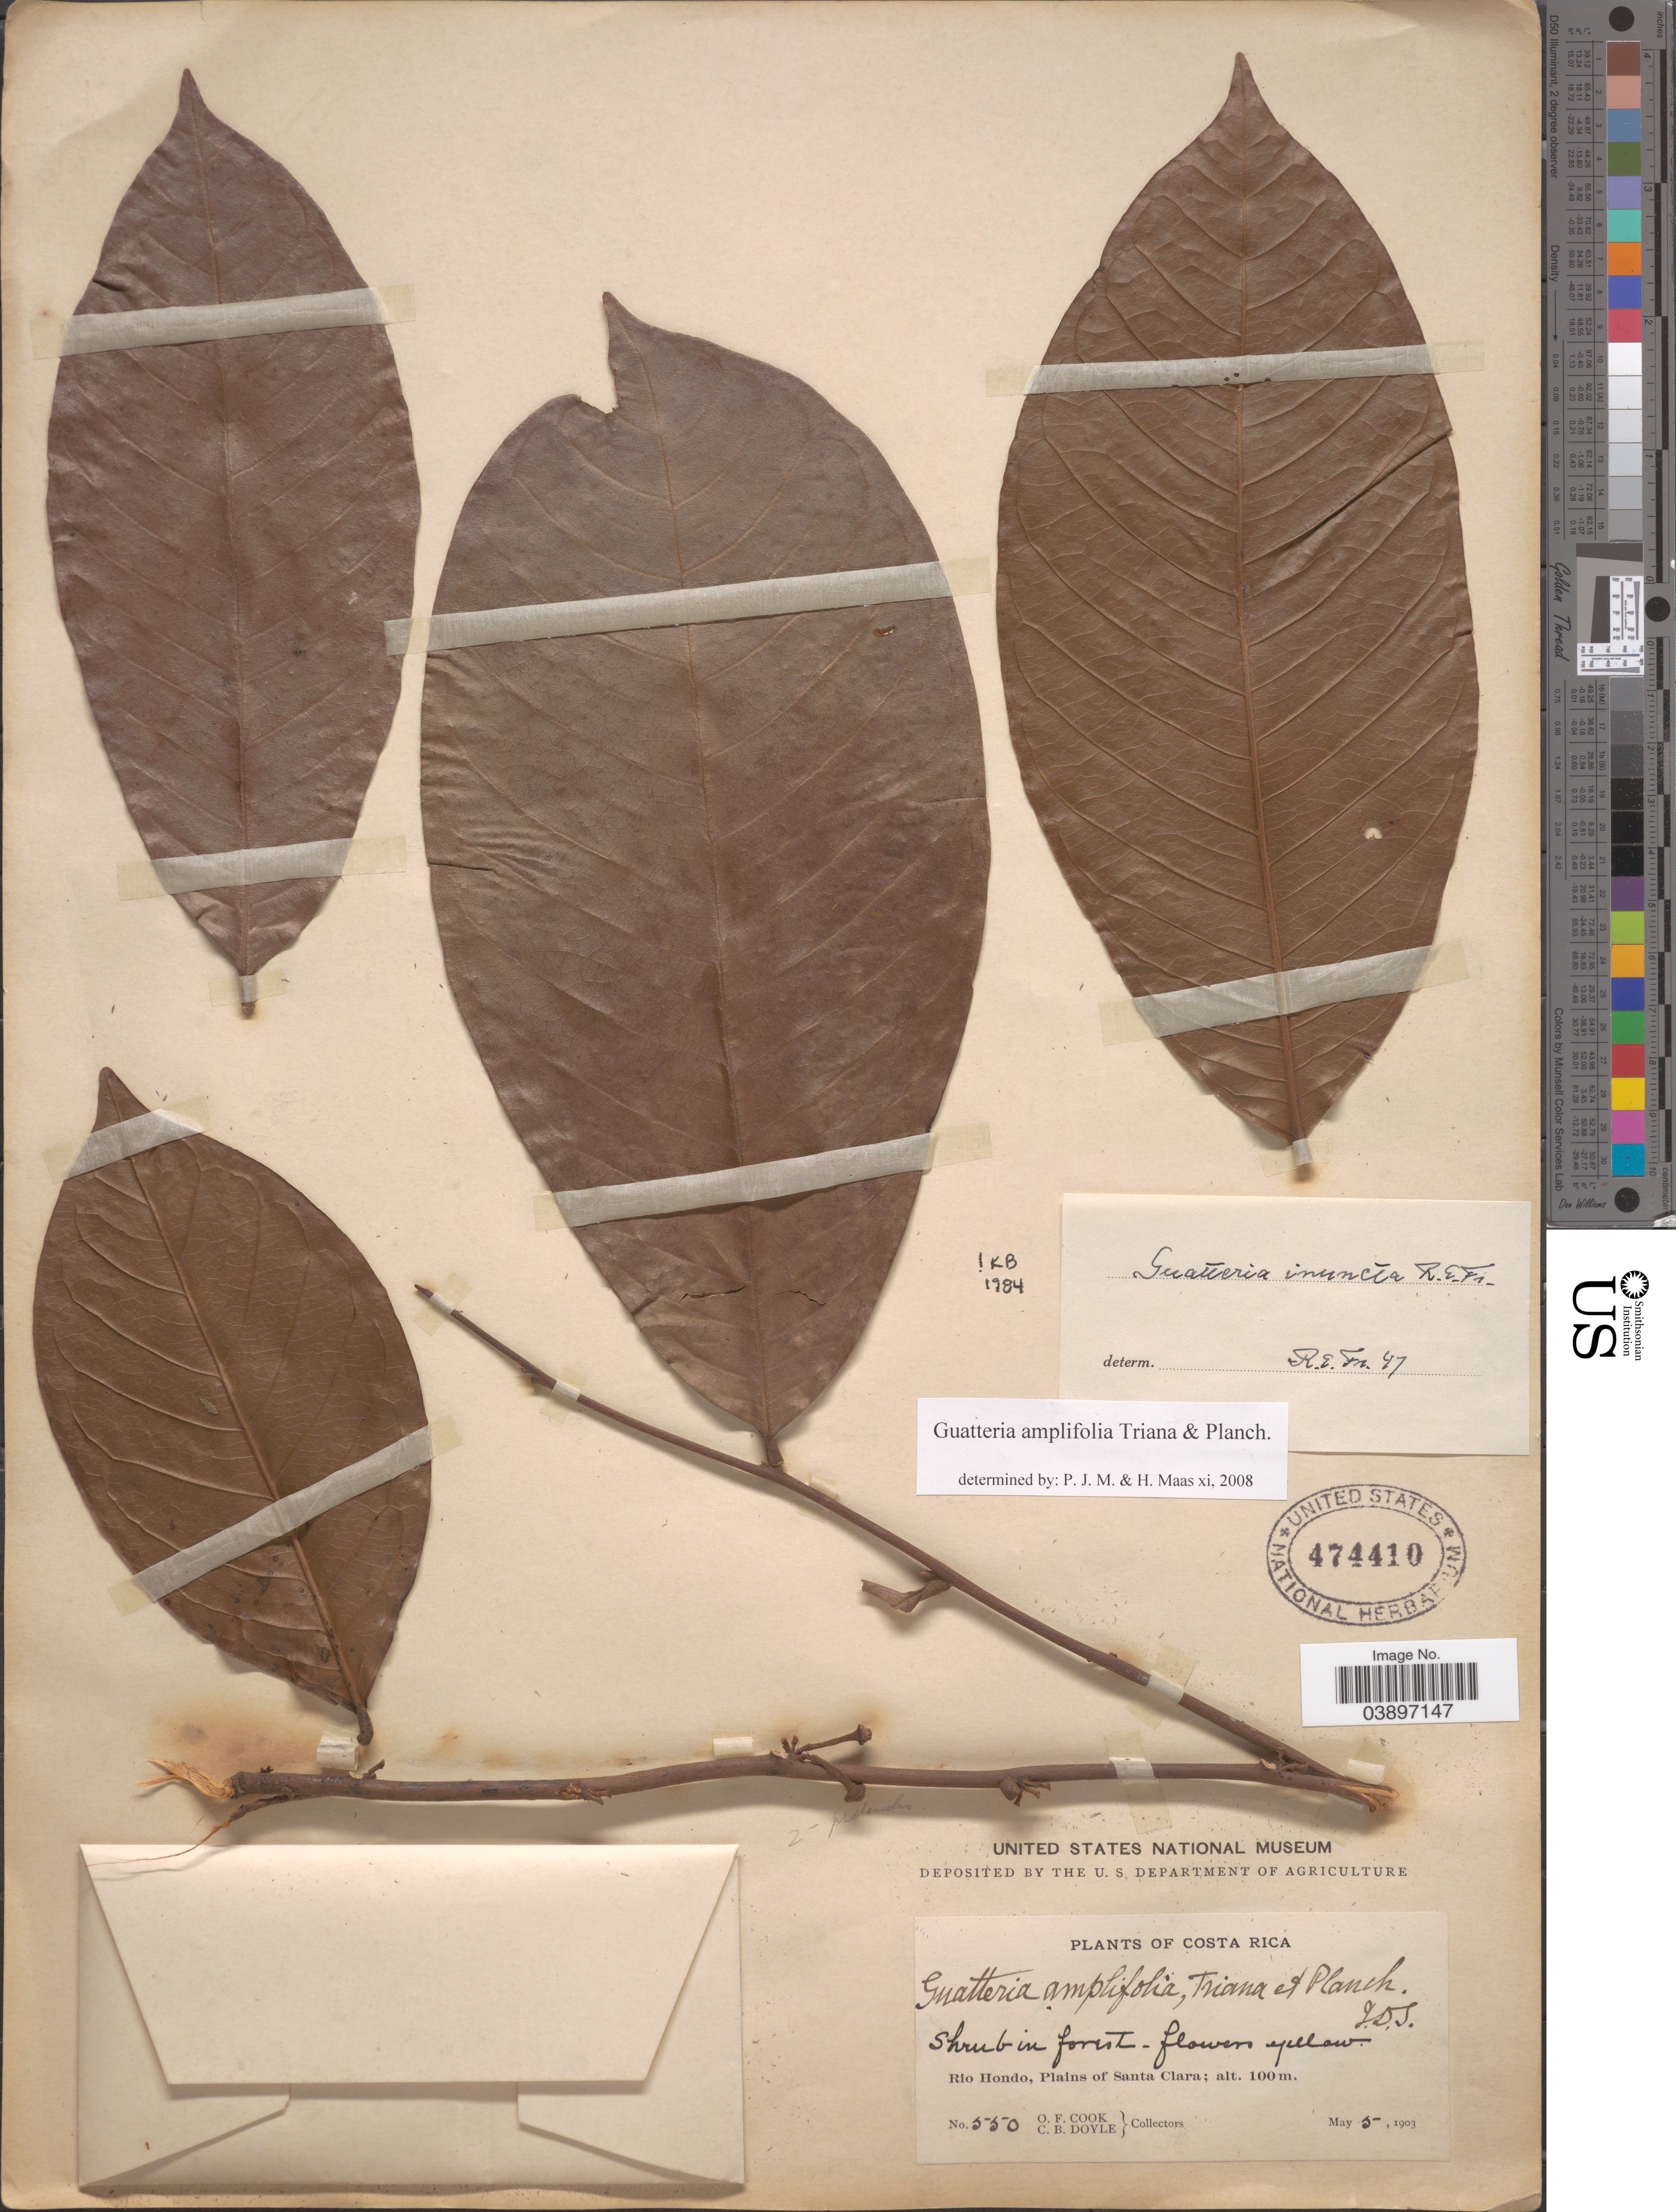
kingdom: Plantae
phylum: Tracheophyta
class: Magnoliopsida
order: Magnoliales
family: Annonaceae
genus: Guatteria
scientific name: Guatteria amplifolia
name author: Triana & Planch.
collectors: O. F. Cook & C. Doyle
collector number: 550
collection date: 1903-05-05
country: Costa Rica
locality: Rio Hondo, Plains of Santa Clara.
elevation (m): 100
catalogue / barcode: US 474410